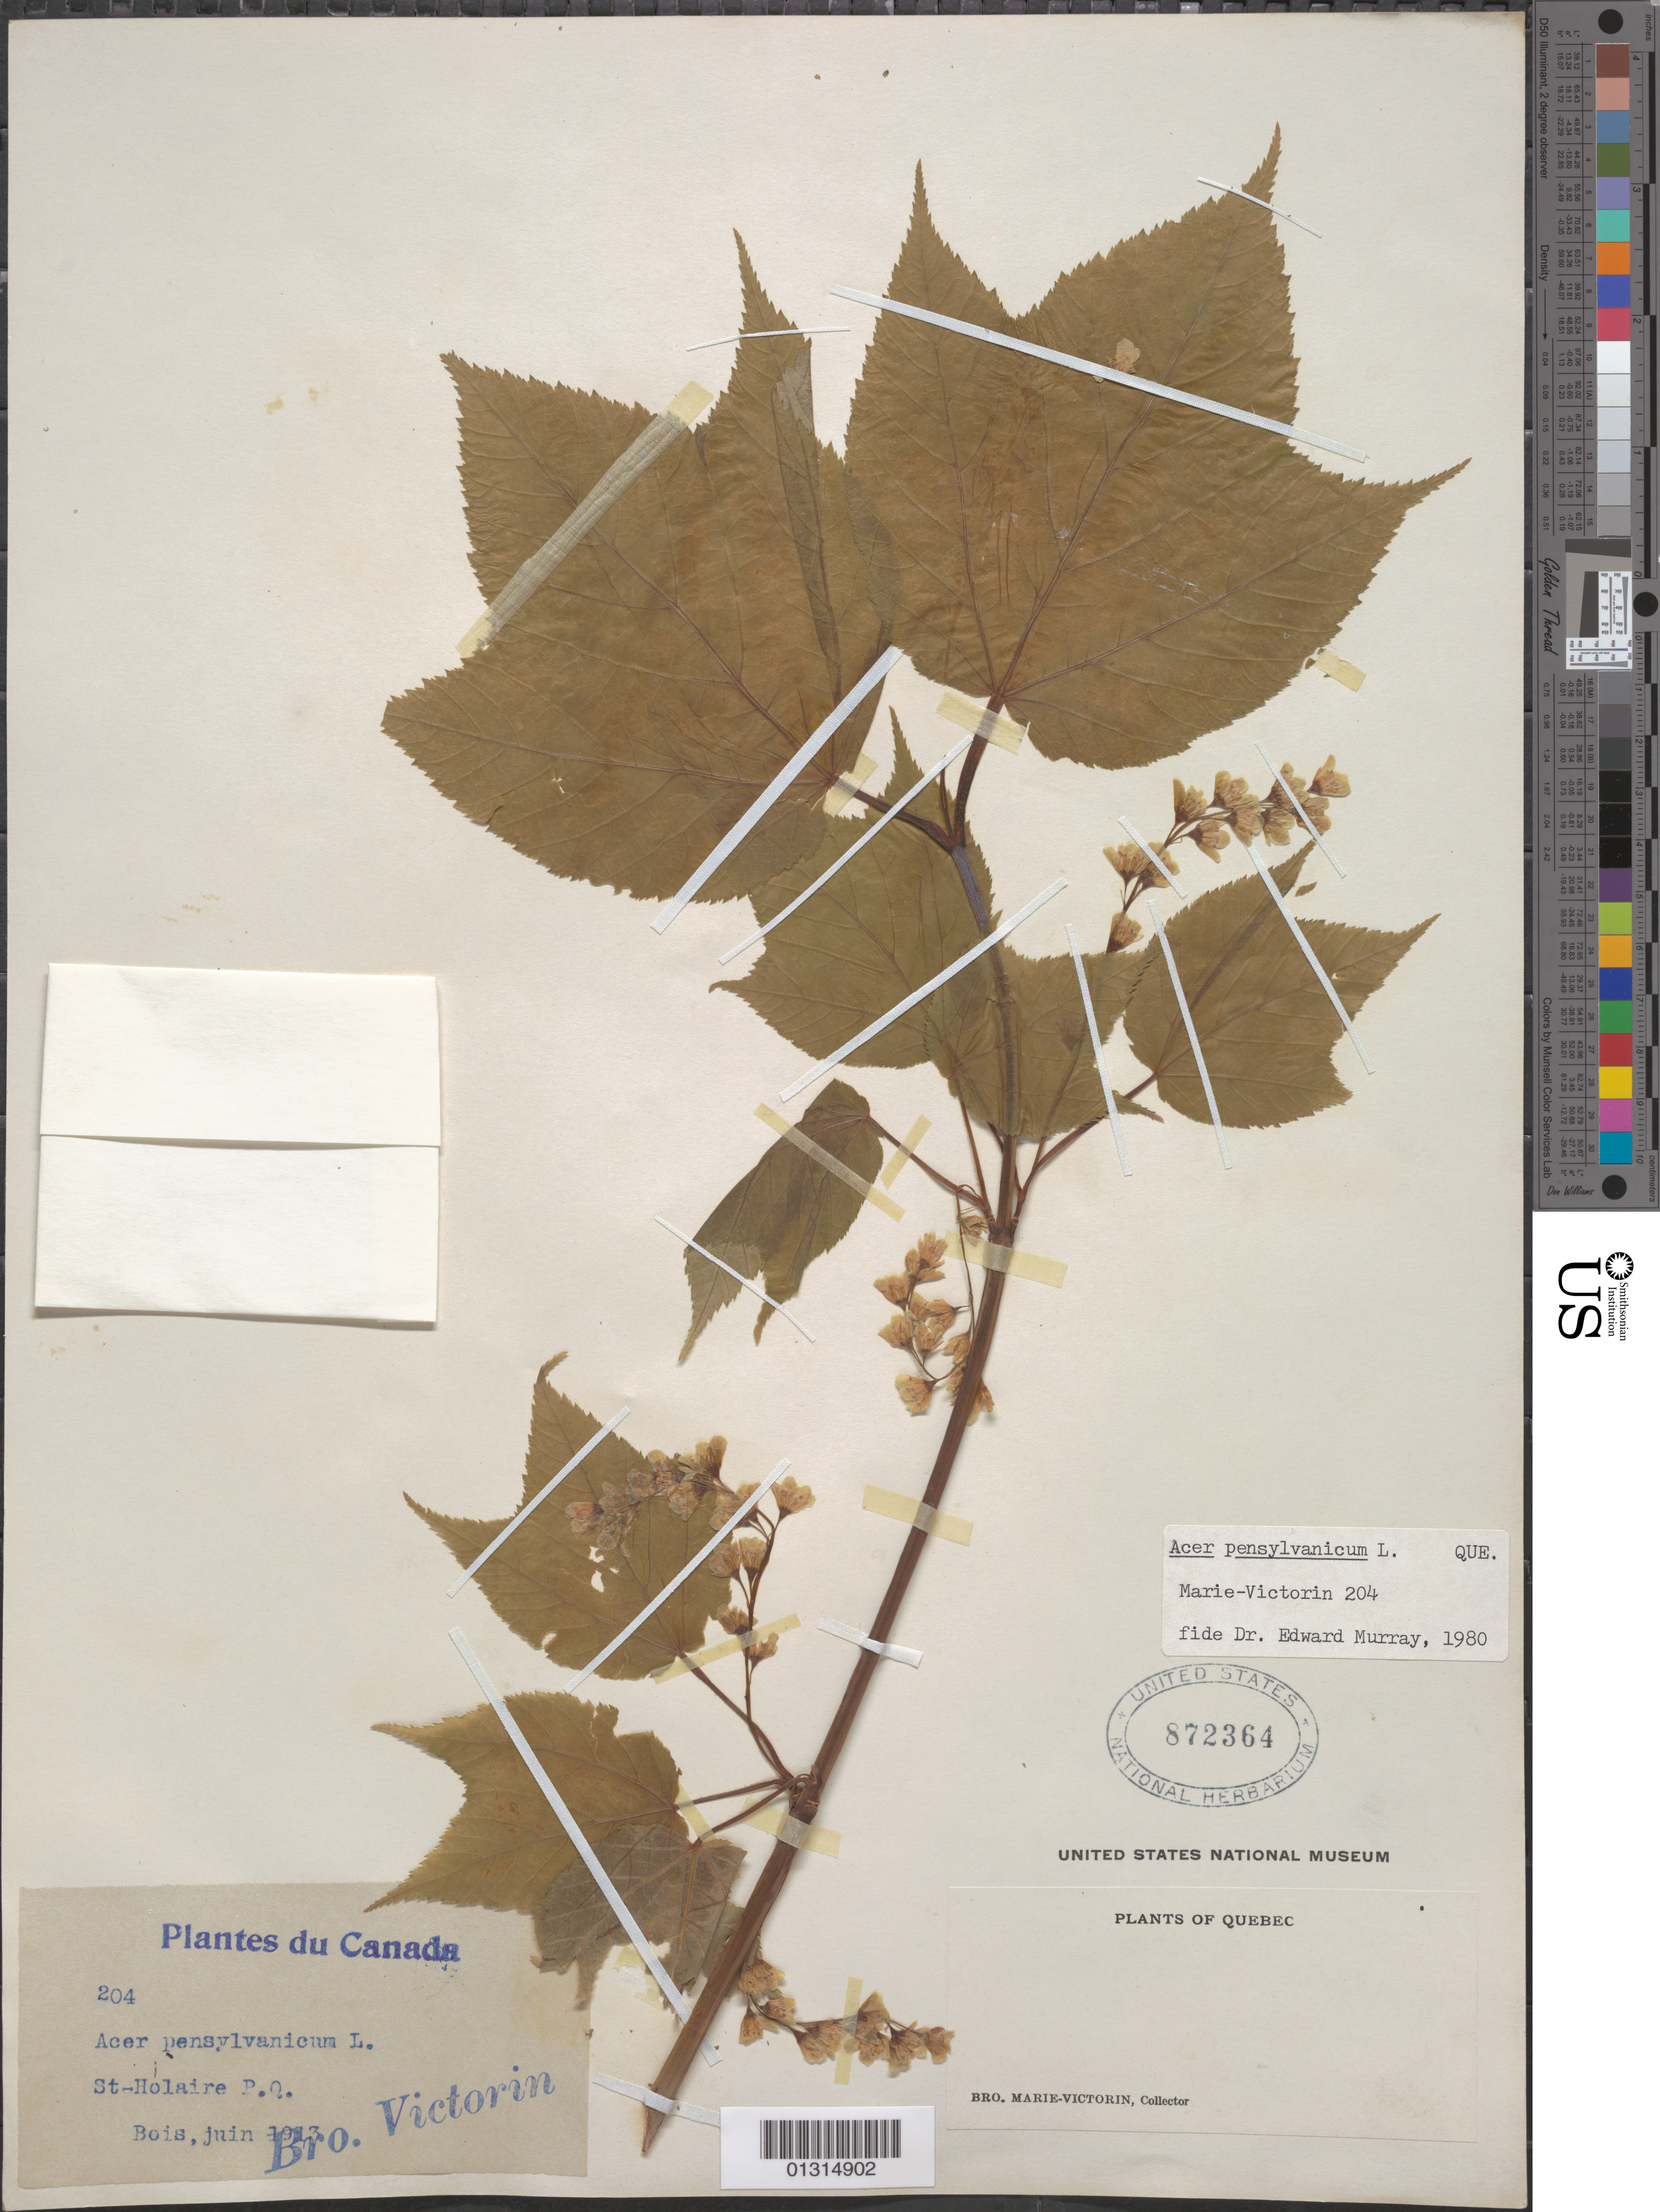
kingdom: Plantae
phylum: Tracheophyta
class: Magnoliopsida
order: Sapindales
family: Sapindaceae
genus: Acer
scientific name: Acer pensylvanicum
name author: L.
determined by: Murray, Edward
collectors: Fr. Marie-Victorin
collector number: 204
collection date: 1913-06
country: Canada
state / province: New Brunswick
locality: St-Holaire P.Q.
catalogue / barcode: US 872364